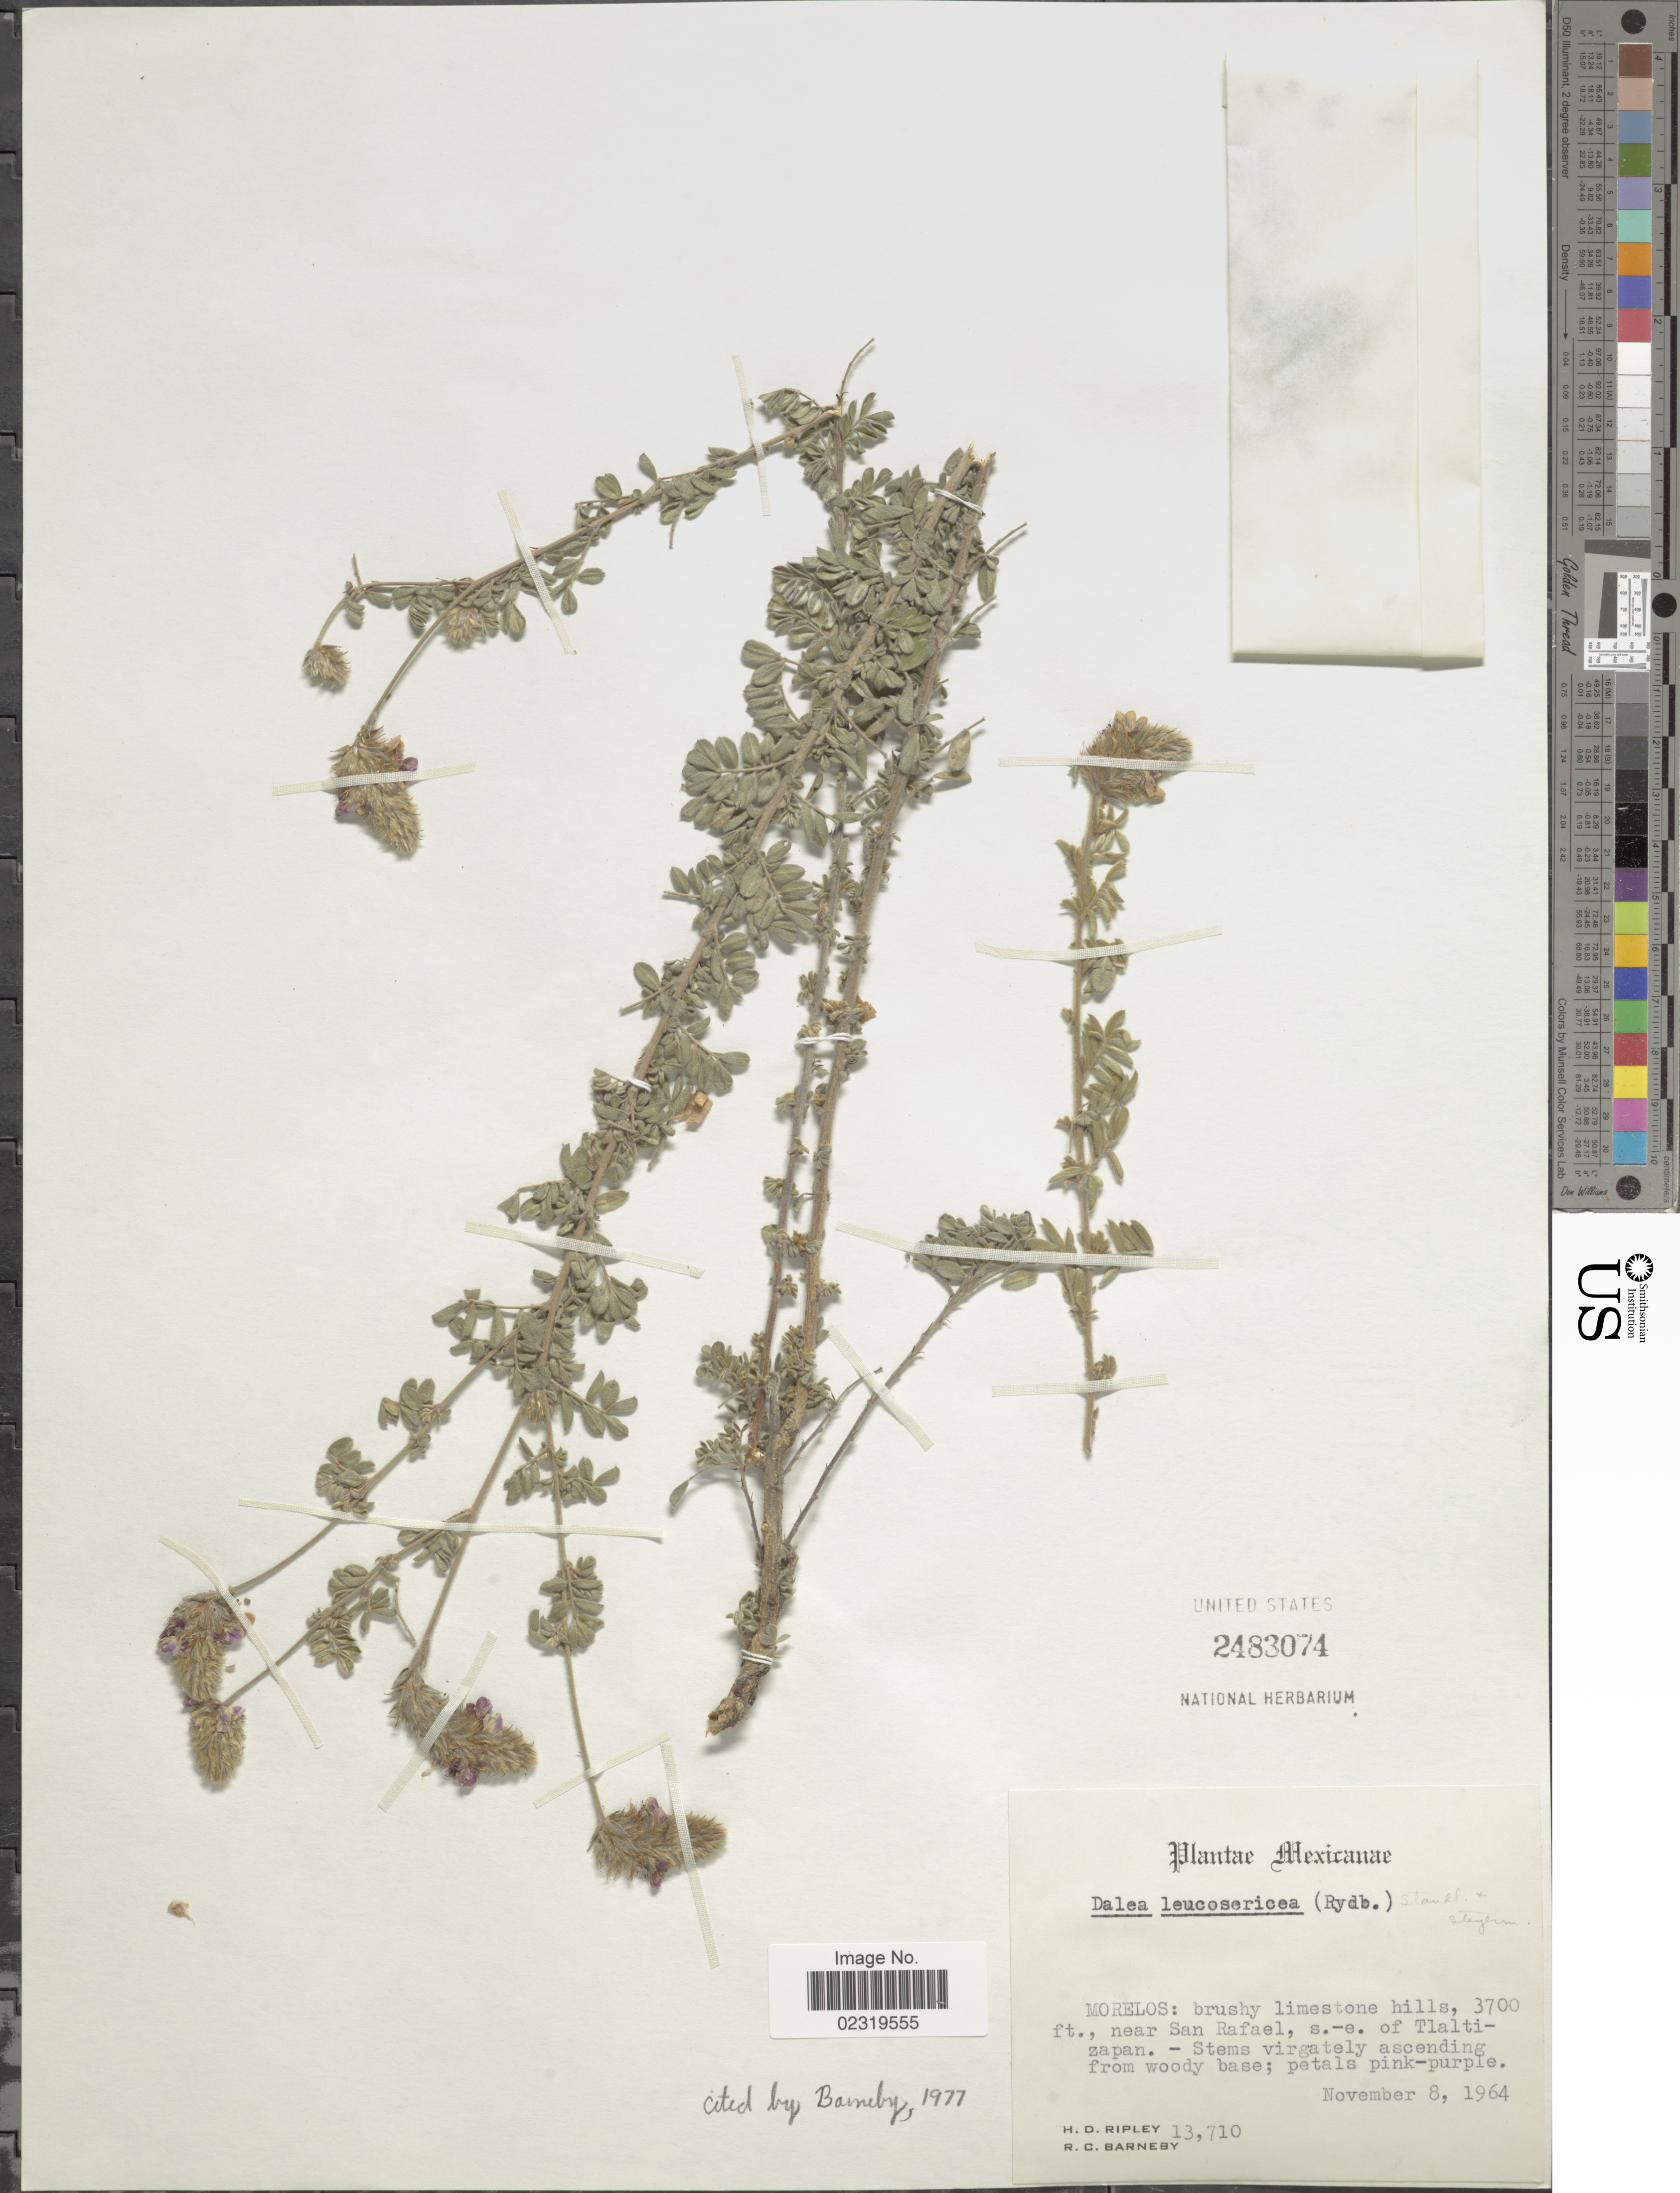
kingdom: Plantae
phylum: Tracheophyta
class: Magnoliopsida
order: Fabales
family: Fabaceae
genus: Dalea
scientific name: Dalea leucosericea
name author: (Rydb.) Standl. & Steyerm.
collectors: H. Ripley & R. C. Barneby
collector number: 13710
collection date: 1964-11-08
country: Mexico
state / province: Morelos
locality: Brushy limestone hills, near San Rafael, s.-e. of Tlaltizapan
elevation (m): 1128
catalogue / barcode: US 2483074